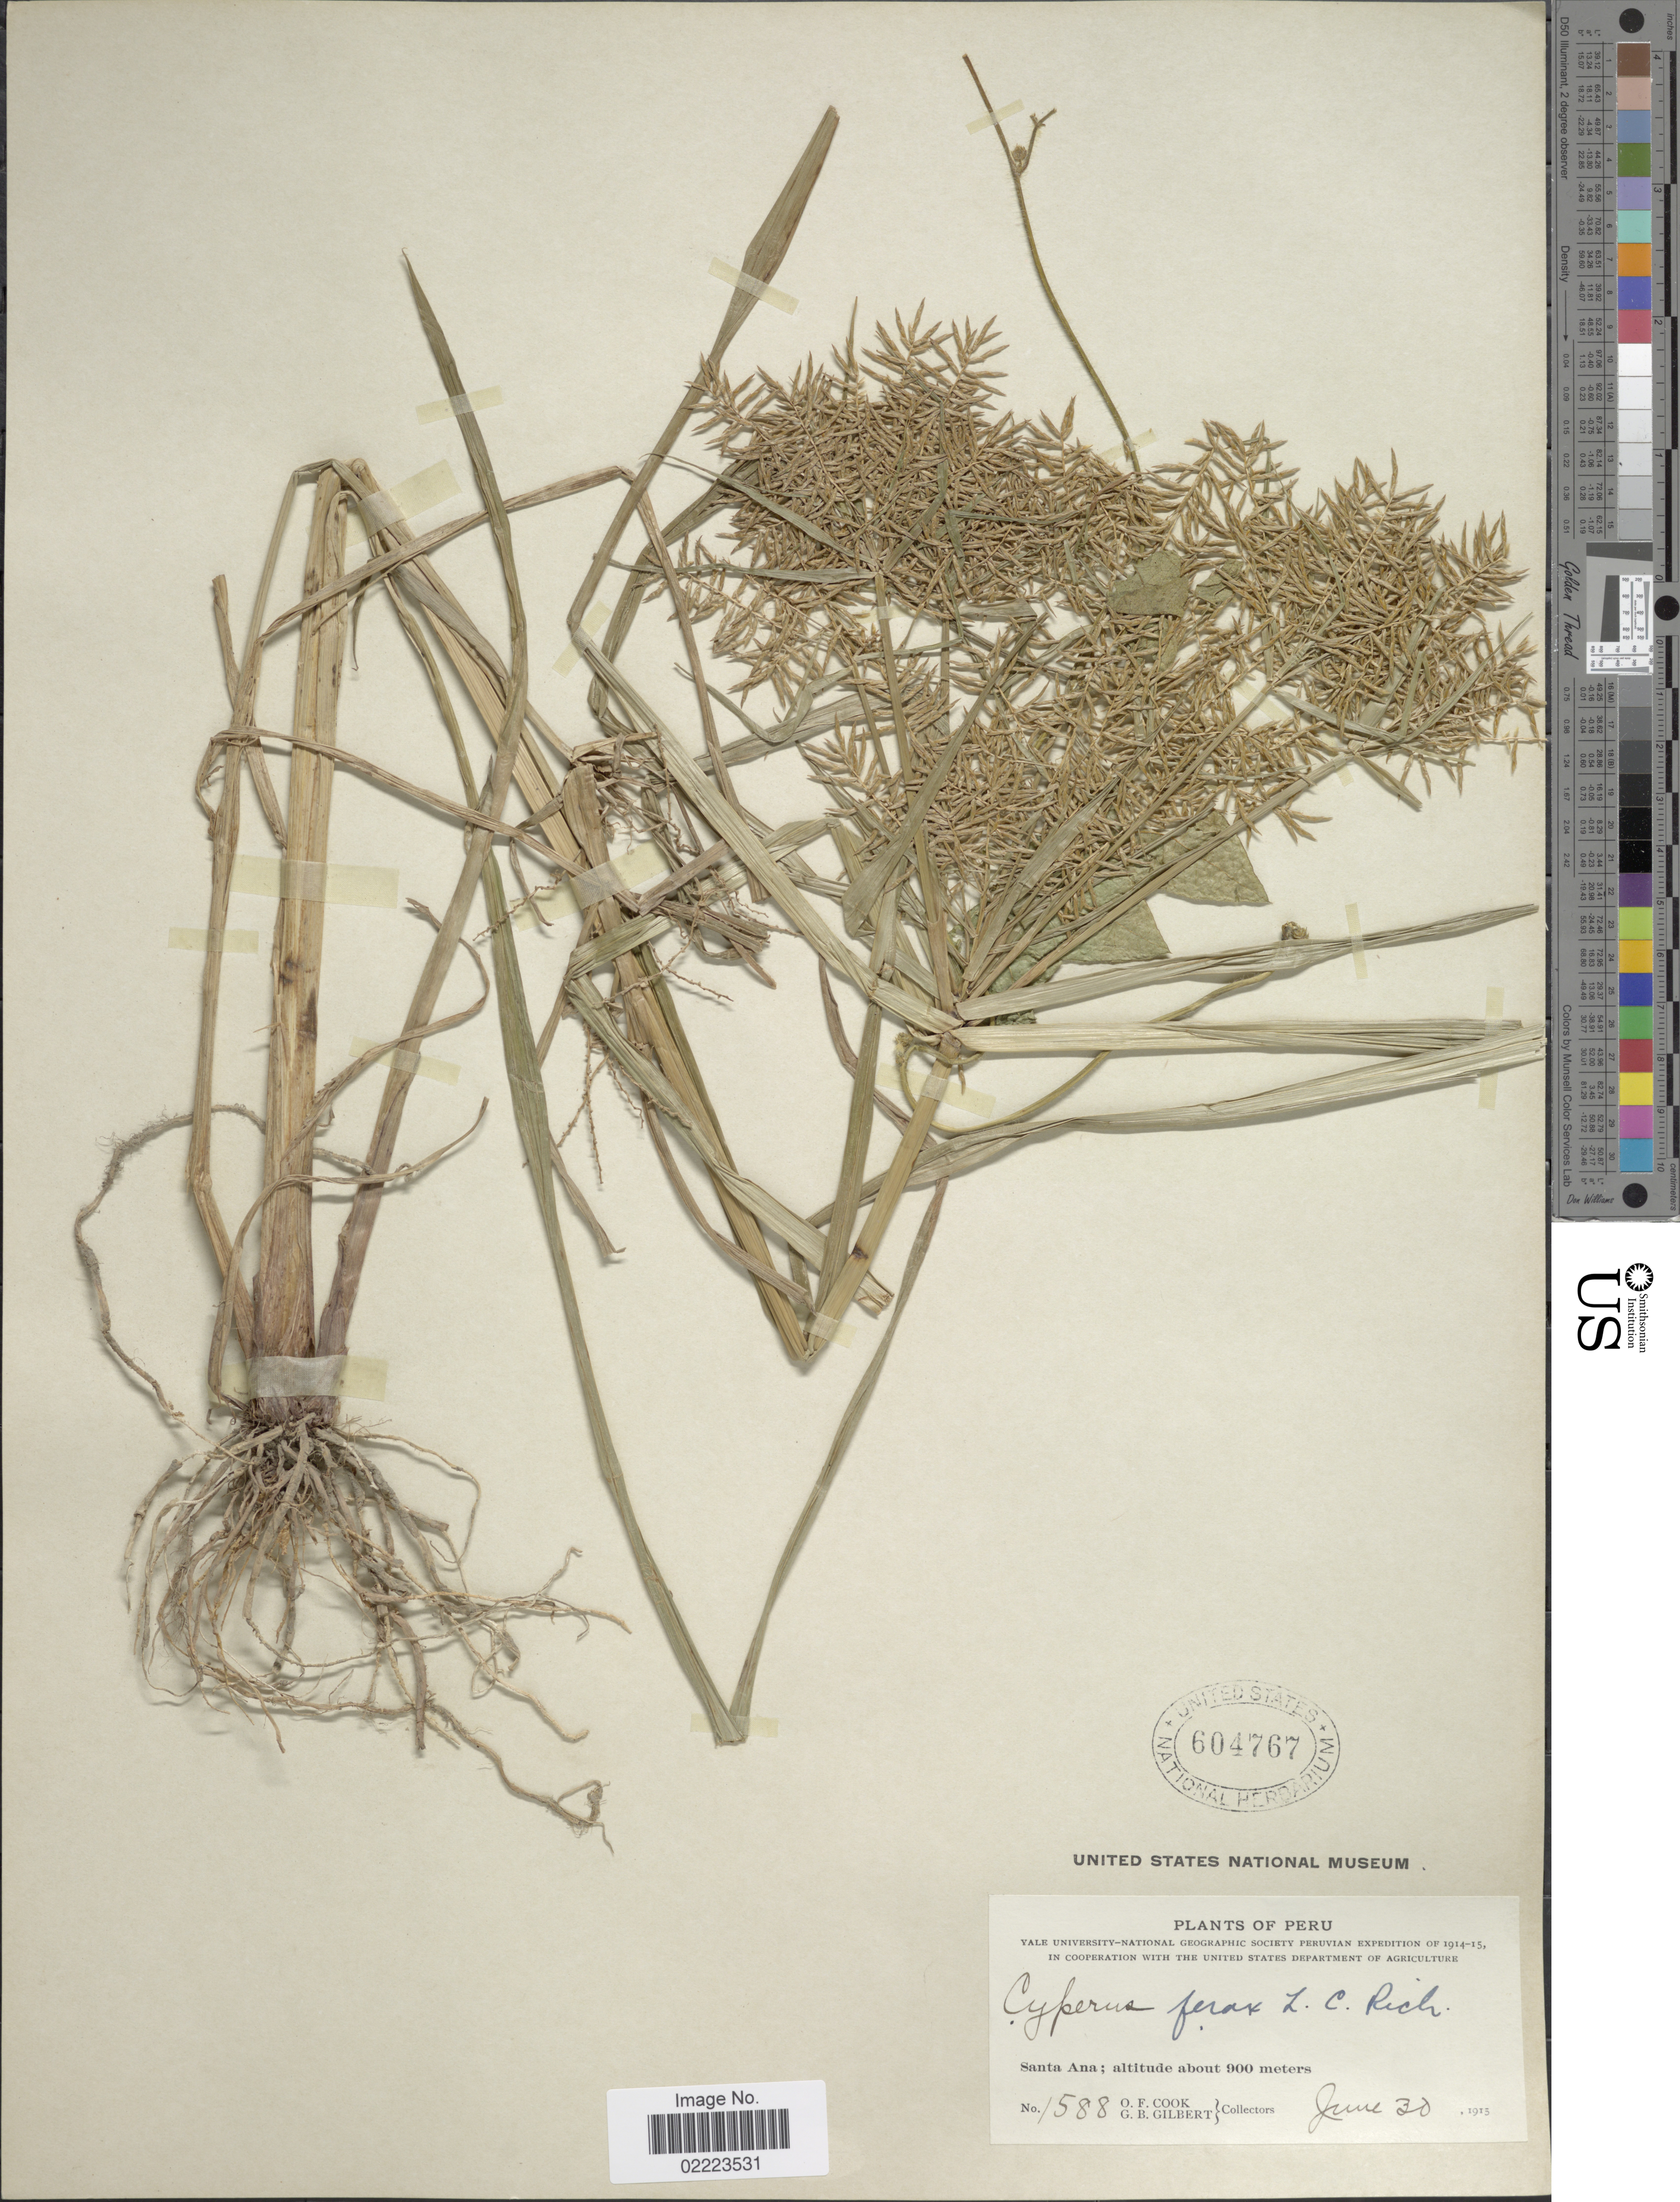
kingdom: Plantae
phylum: Tracheophyta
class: Liliopsida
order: Poales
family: Cyperaceae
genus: Cyperus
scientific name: Cyperus odoratus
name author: L.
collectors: O. F. Cook & G. B. Gilbert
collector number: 1588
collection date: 1915-06-30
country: Peru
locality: Santa Ana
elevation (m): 900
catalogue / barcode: US 604767